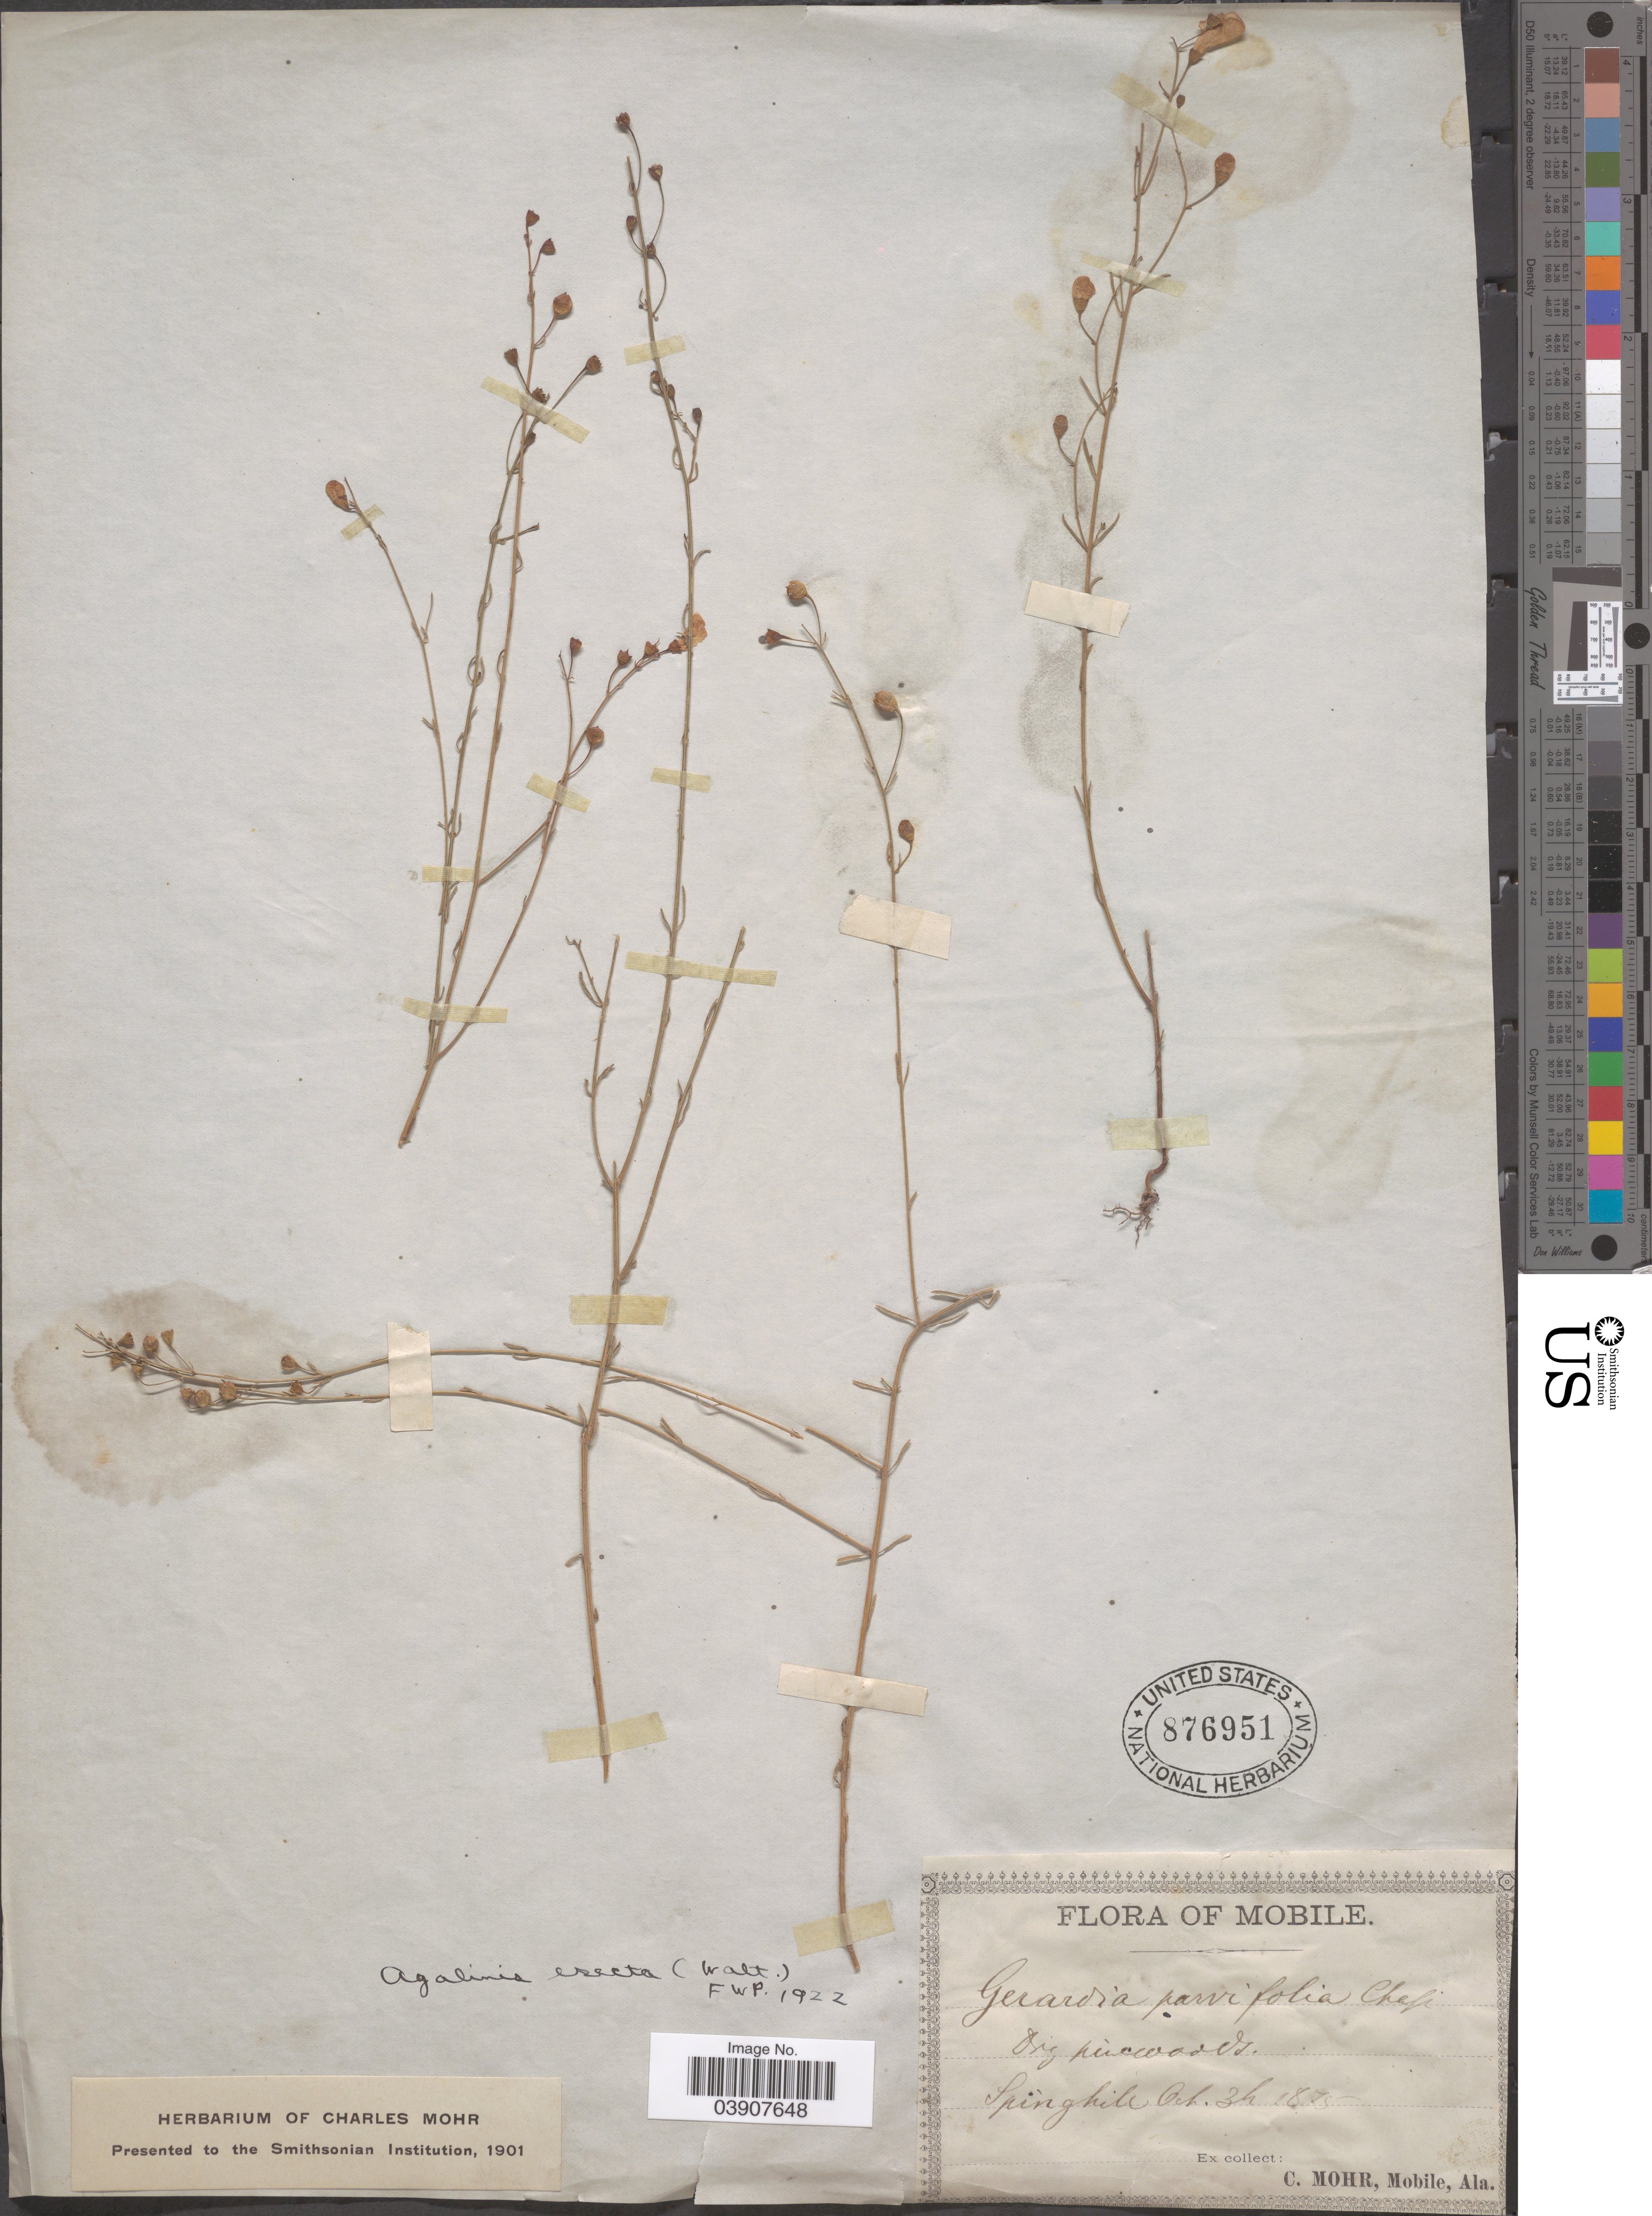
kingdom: Plantae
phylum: Tracheophyta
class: Magnoliopsida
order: Lamiales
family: Orobanchaceae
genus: Agalinis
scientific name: Agalinis erecta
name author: Pennell ex Small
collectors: Mohr, C. T. (herbarium)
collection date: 1875-10-03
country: United States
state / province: Alabama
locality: Mobile, Springhill.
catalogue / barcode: US 876951